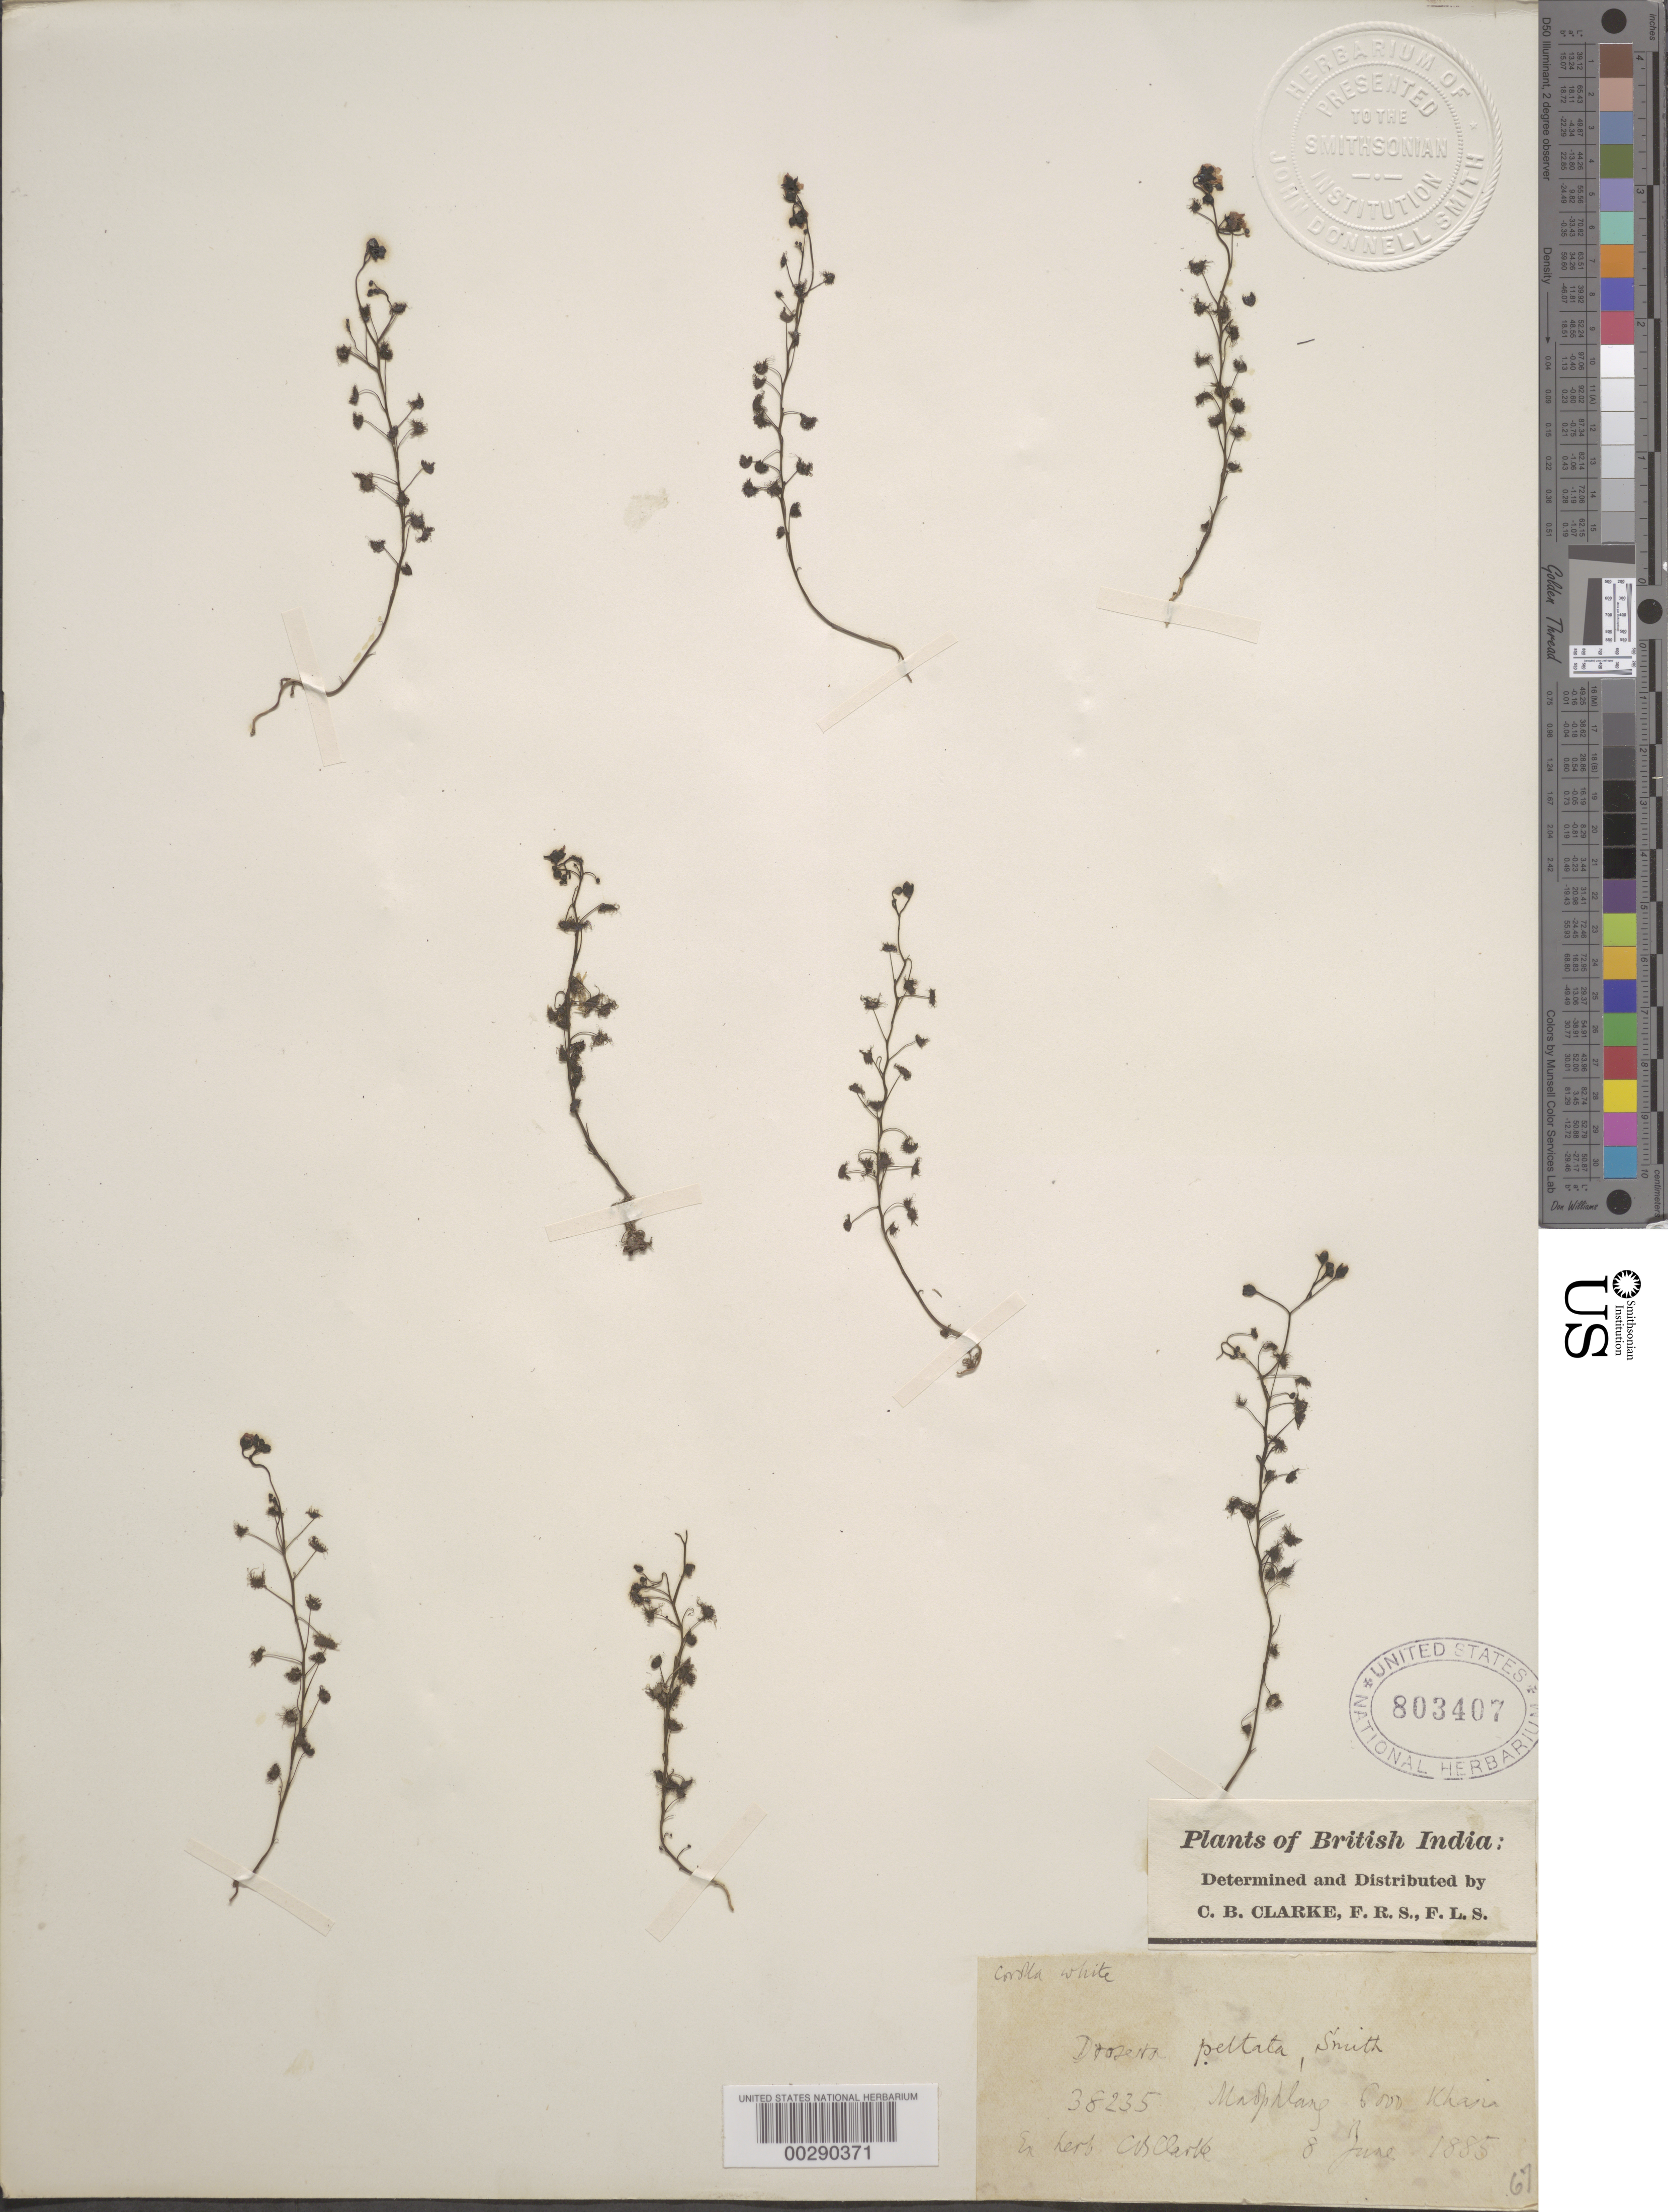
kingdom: Plantae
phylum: Tracheophyta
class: Magnoliopsida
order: Caryophyllales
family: Droseraceae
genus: Drosera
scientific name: Drosera peltata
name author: Sm. ex Willd.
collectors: ex Herb. C.B. Clarke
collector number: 38235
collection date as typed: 08 Jun 1885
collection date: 1885-06-08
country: India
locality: Khasia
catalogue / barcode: US 803407